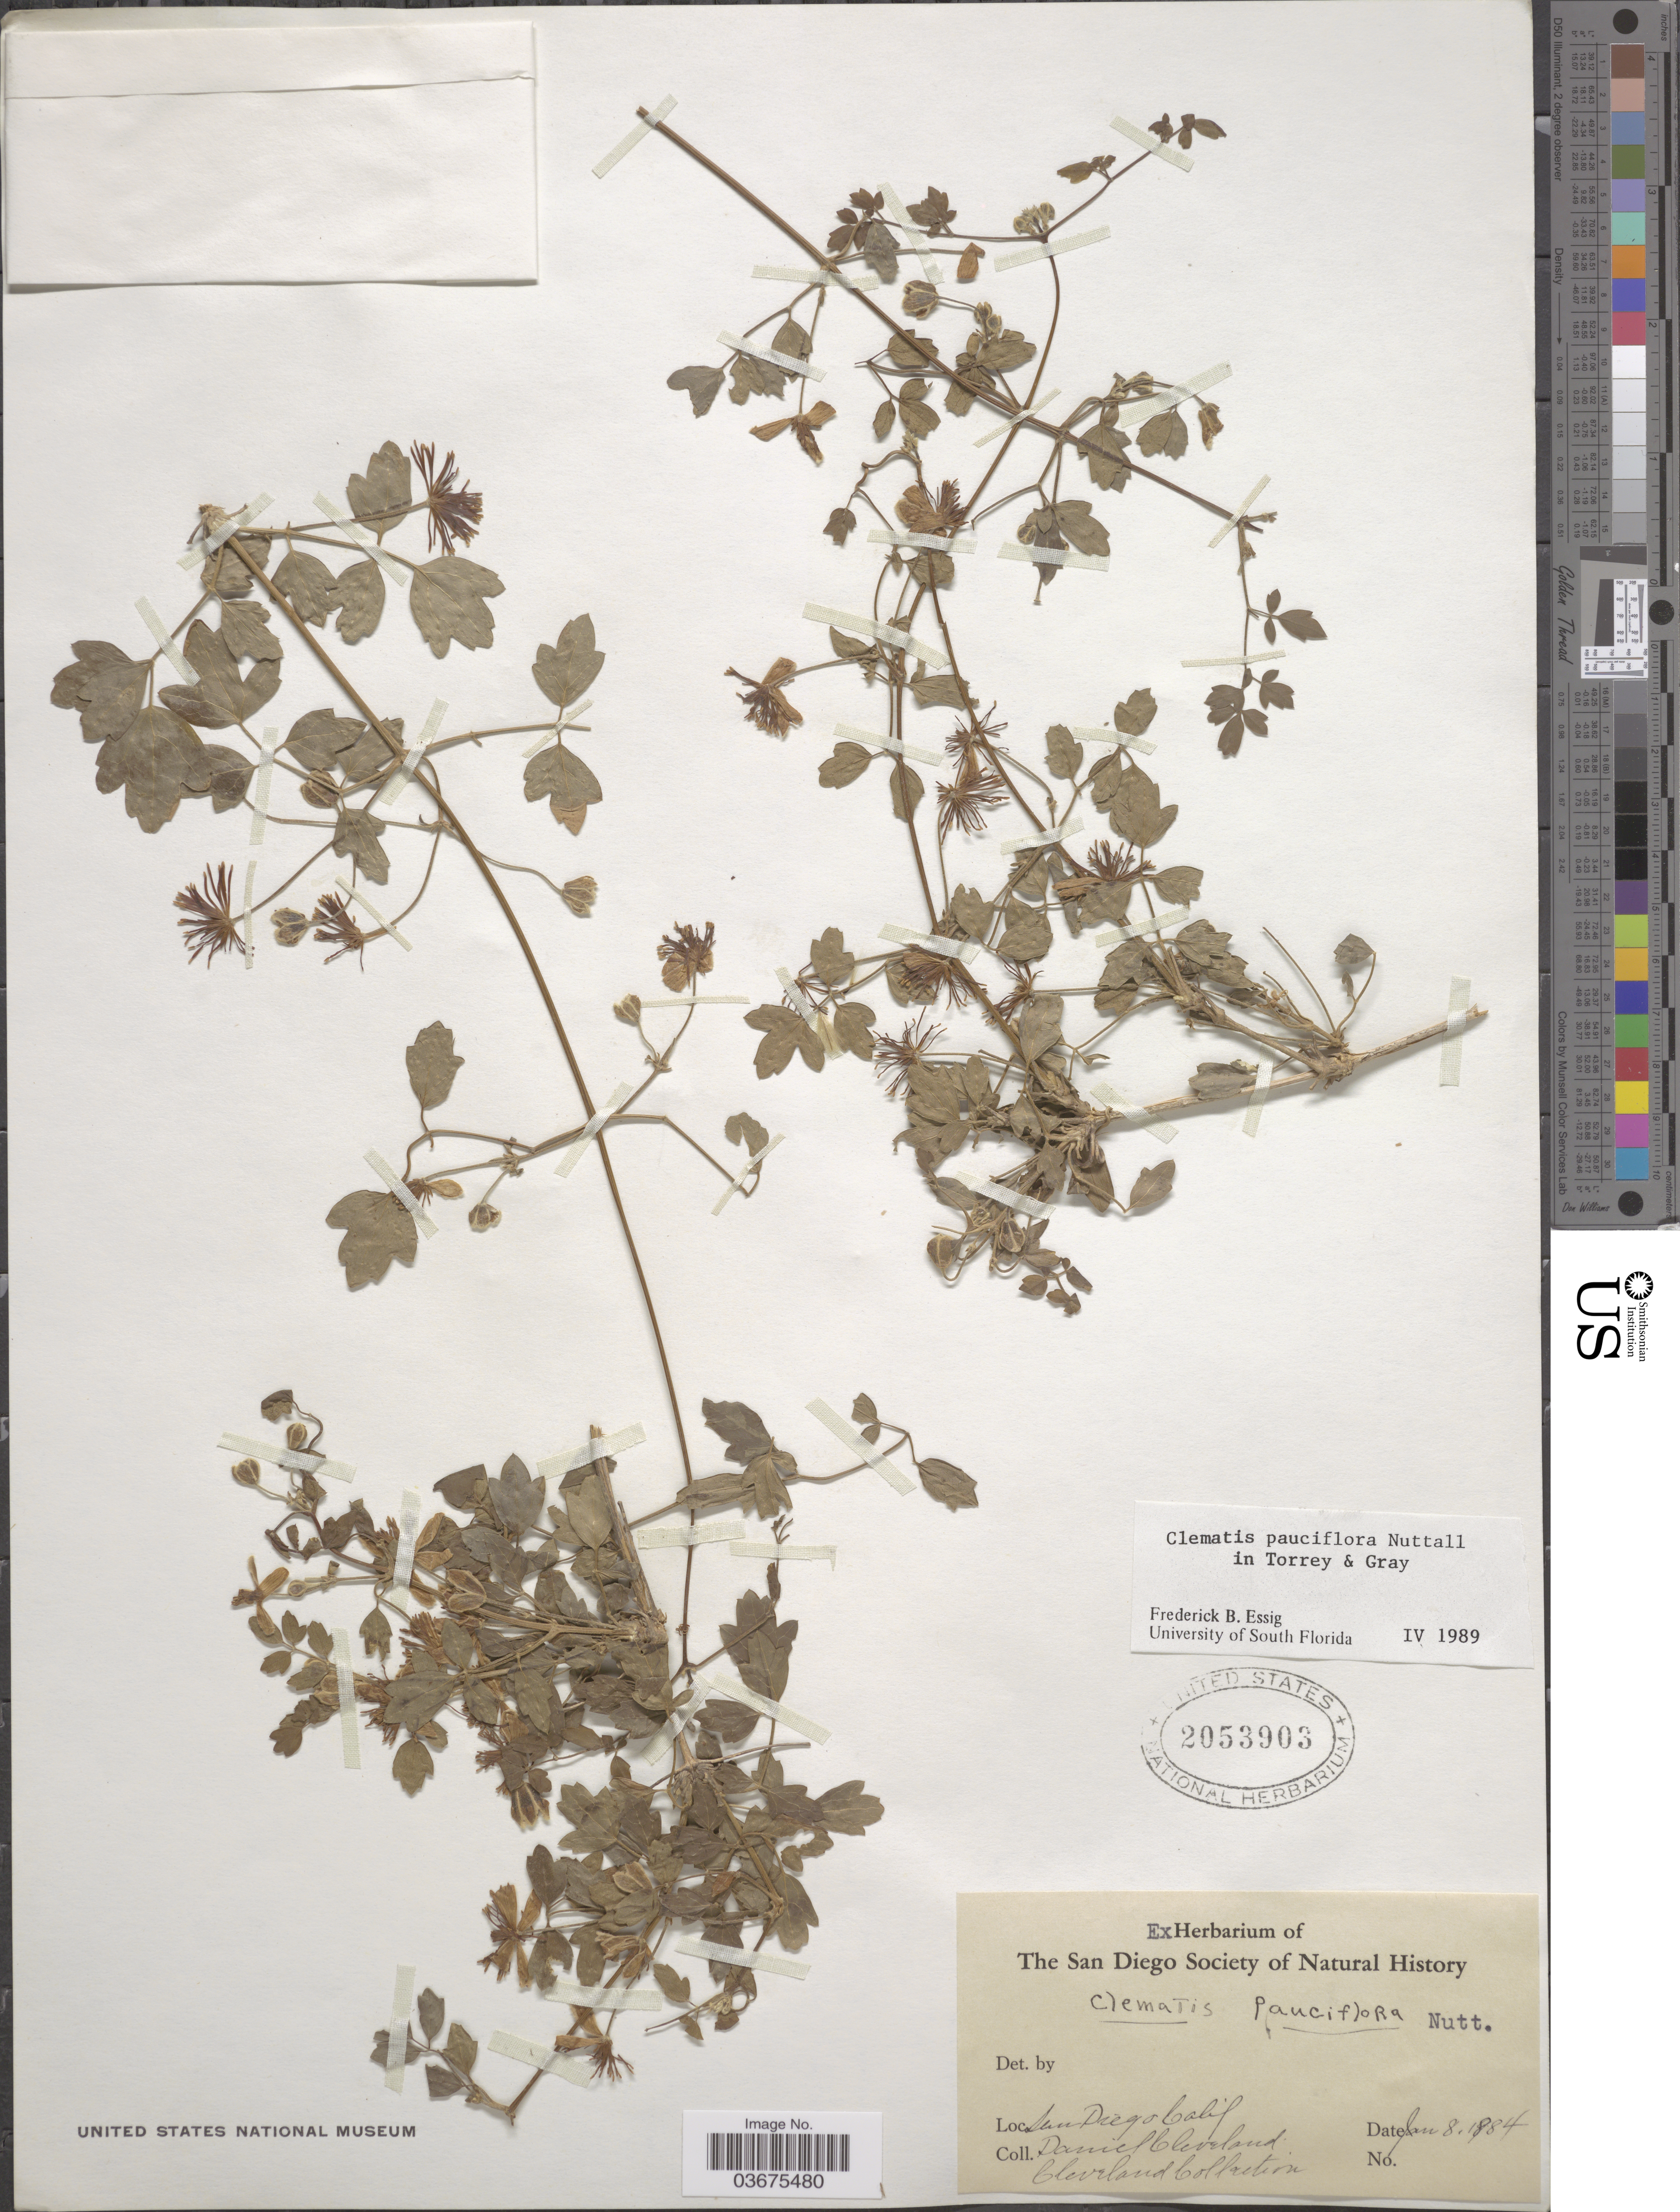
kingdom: Plantae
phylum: Tracheophyta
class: Magnoliopsida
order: Ranunculales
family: Ranunculaceae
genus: Clematis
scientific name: Clematis pauciflora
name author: Nutt. ex Torr. & A. Gray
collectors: D. Cleveland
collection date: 1884-01-08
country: United States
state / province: California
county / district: San Diego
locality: San Diego.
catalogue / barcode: US 2053903